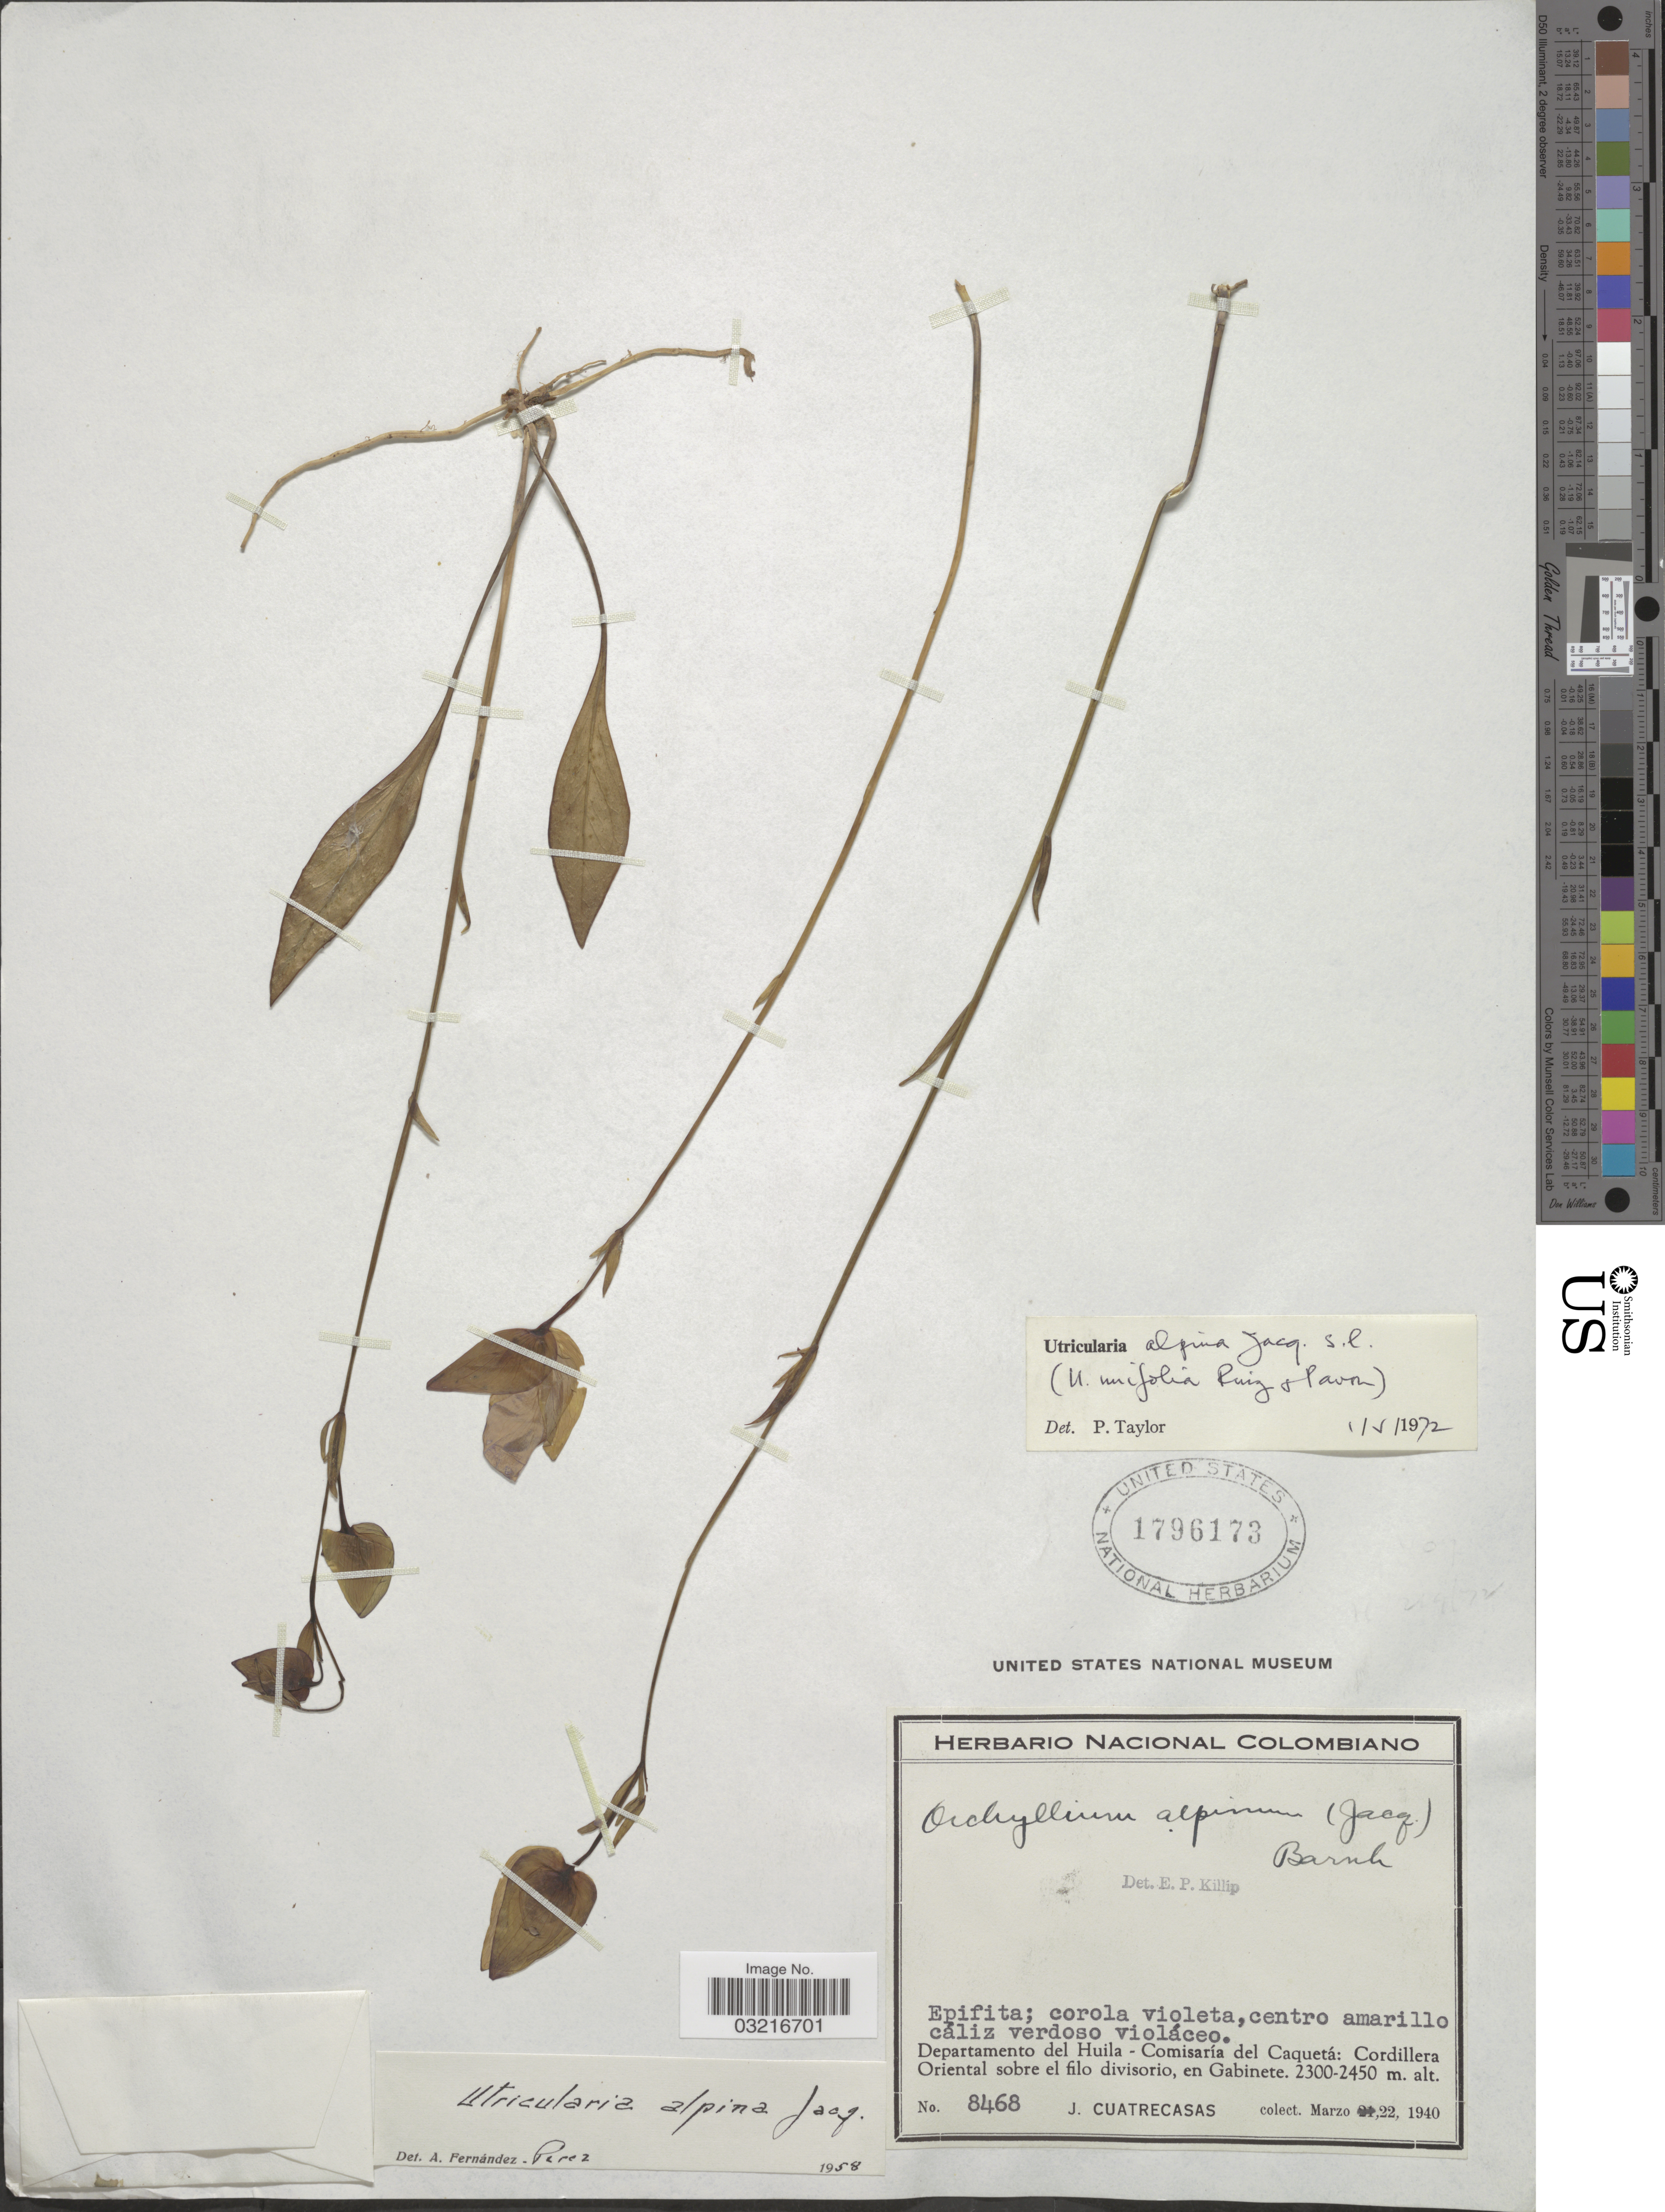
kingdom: Plantae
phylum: Tracheophyta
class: Magnoliopsida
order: Lamiales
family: Lentibulariaceae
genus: Utricularia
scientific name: Utricularia unifolia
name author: Ruiz & Pav.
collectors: J. Cuatrecasas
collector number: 8468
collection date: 1940-03-22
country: Colombia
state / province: Huila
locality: Departamento del Huila - Comisaría del Caquetá: Cordillera Oriental sobre el filo divisorio, en Gabinete.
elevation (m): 2300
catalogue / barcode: US 1796173